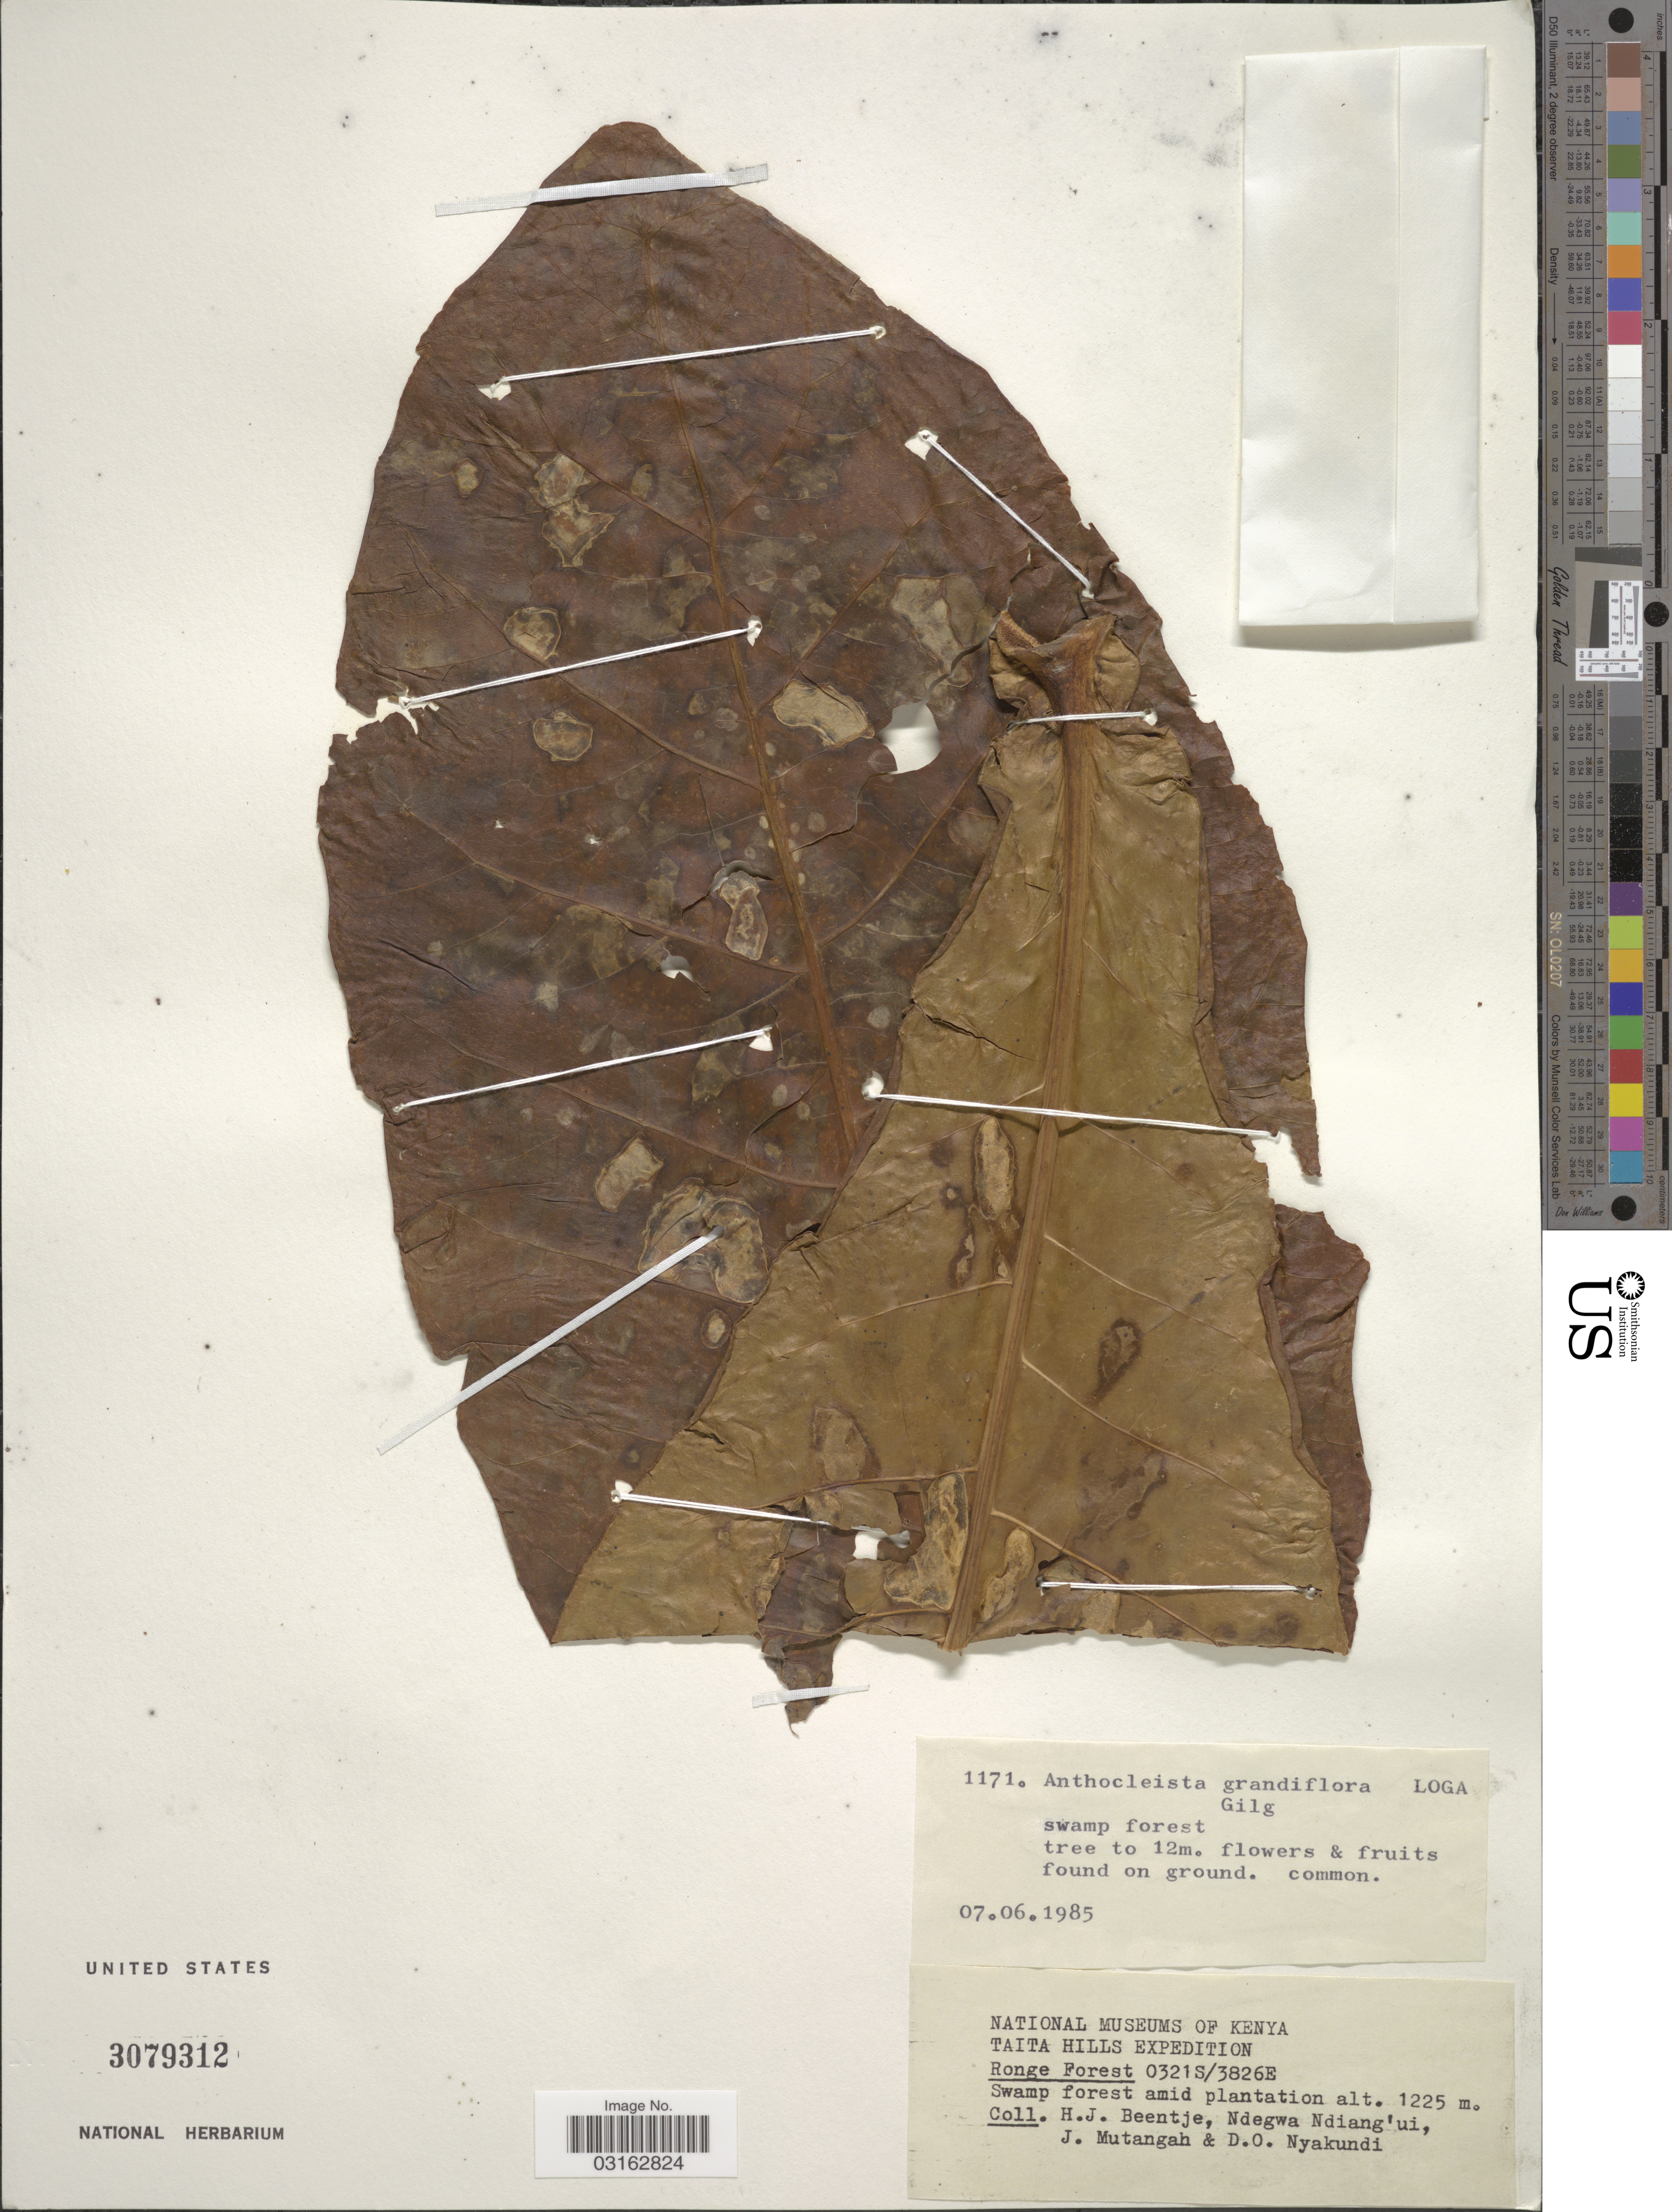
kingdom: Plantae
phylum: Tracheophyta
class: Magnoliopsida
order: Gentianales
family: Gentianaceae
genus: Anthocleista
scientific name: Anthocleista grandiflora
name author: Gilg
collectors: H. J. Beentje, Ndegwa Ndiang'ui, J. Mutangah & D. Nyakundi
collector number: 1171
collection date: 1985-06-07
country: Kenya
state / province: Taita Taveta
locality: Taita Hills, Ronge Forest.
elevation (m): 1225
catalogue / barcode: US 3079312